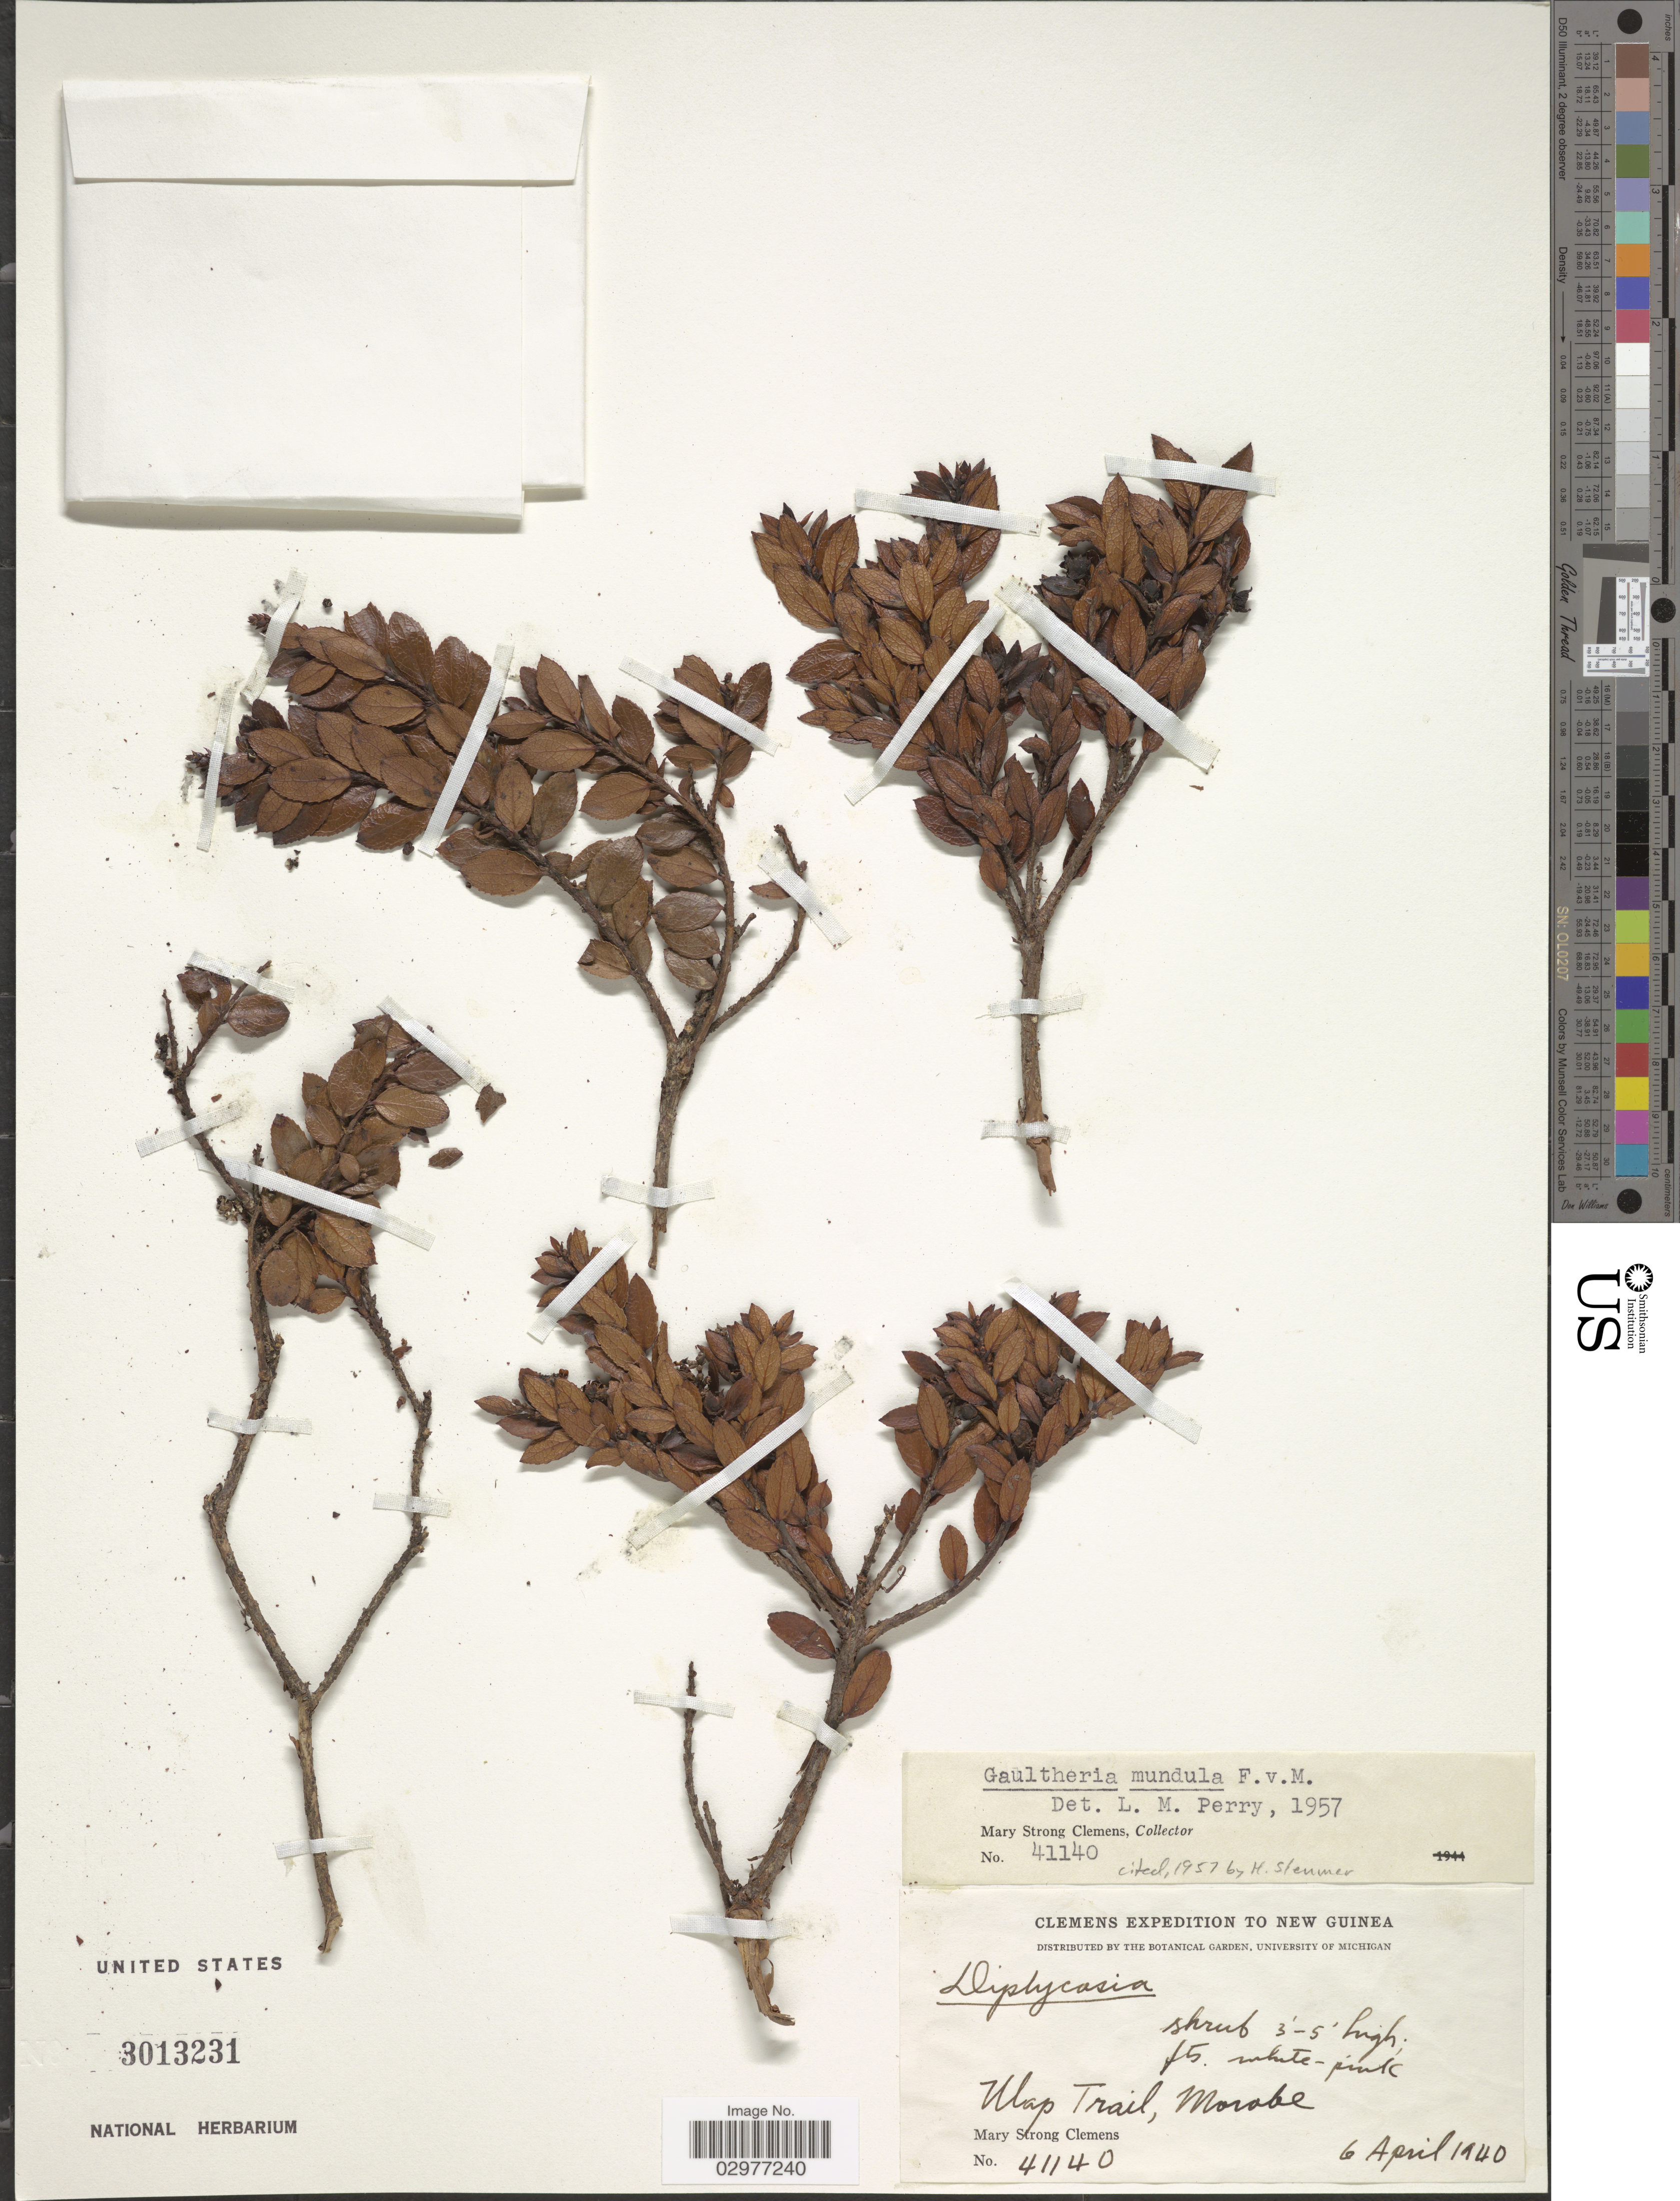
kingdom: Plantae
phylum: Tracheophyta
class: Magnoliopsida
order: Ericales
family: Ericaceae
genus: Gaultheria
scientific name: Gaultheria mundula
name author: F. Muell.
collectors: M. S. Clemens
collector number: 41140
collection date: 1940-04-06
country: Papua New Guinea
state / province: Morobe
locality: Ulap Trail,.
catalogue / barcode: US 3013231